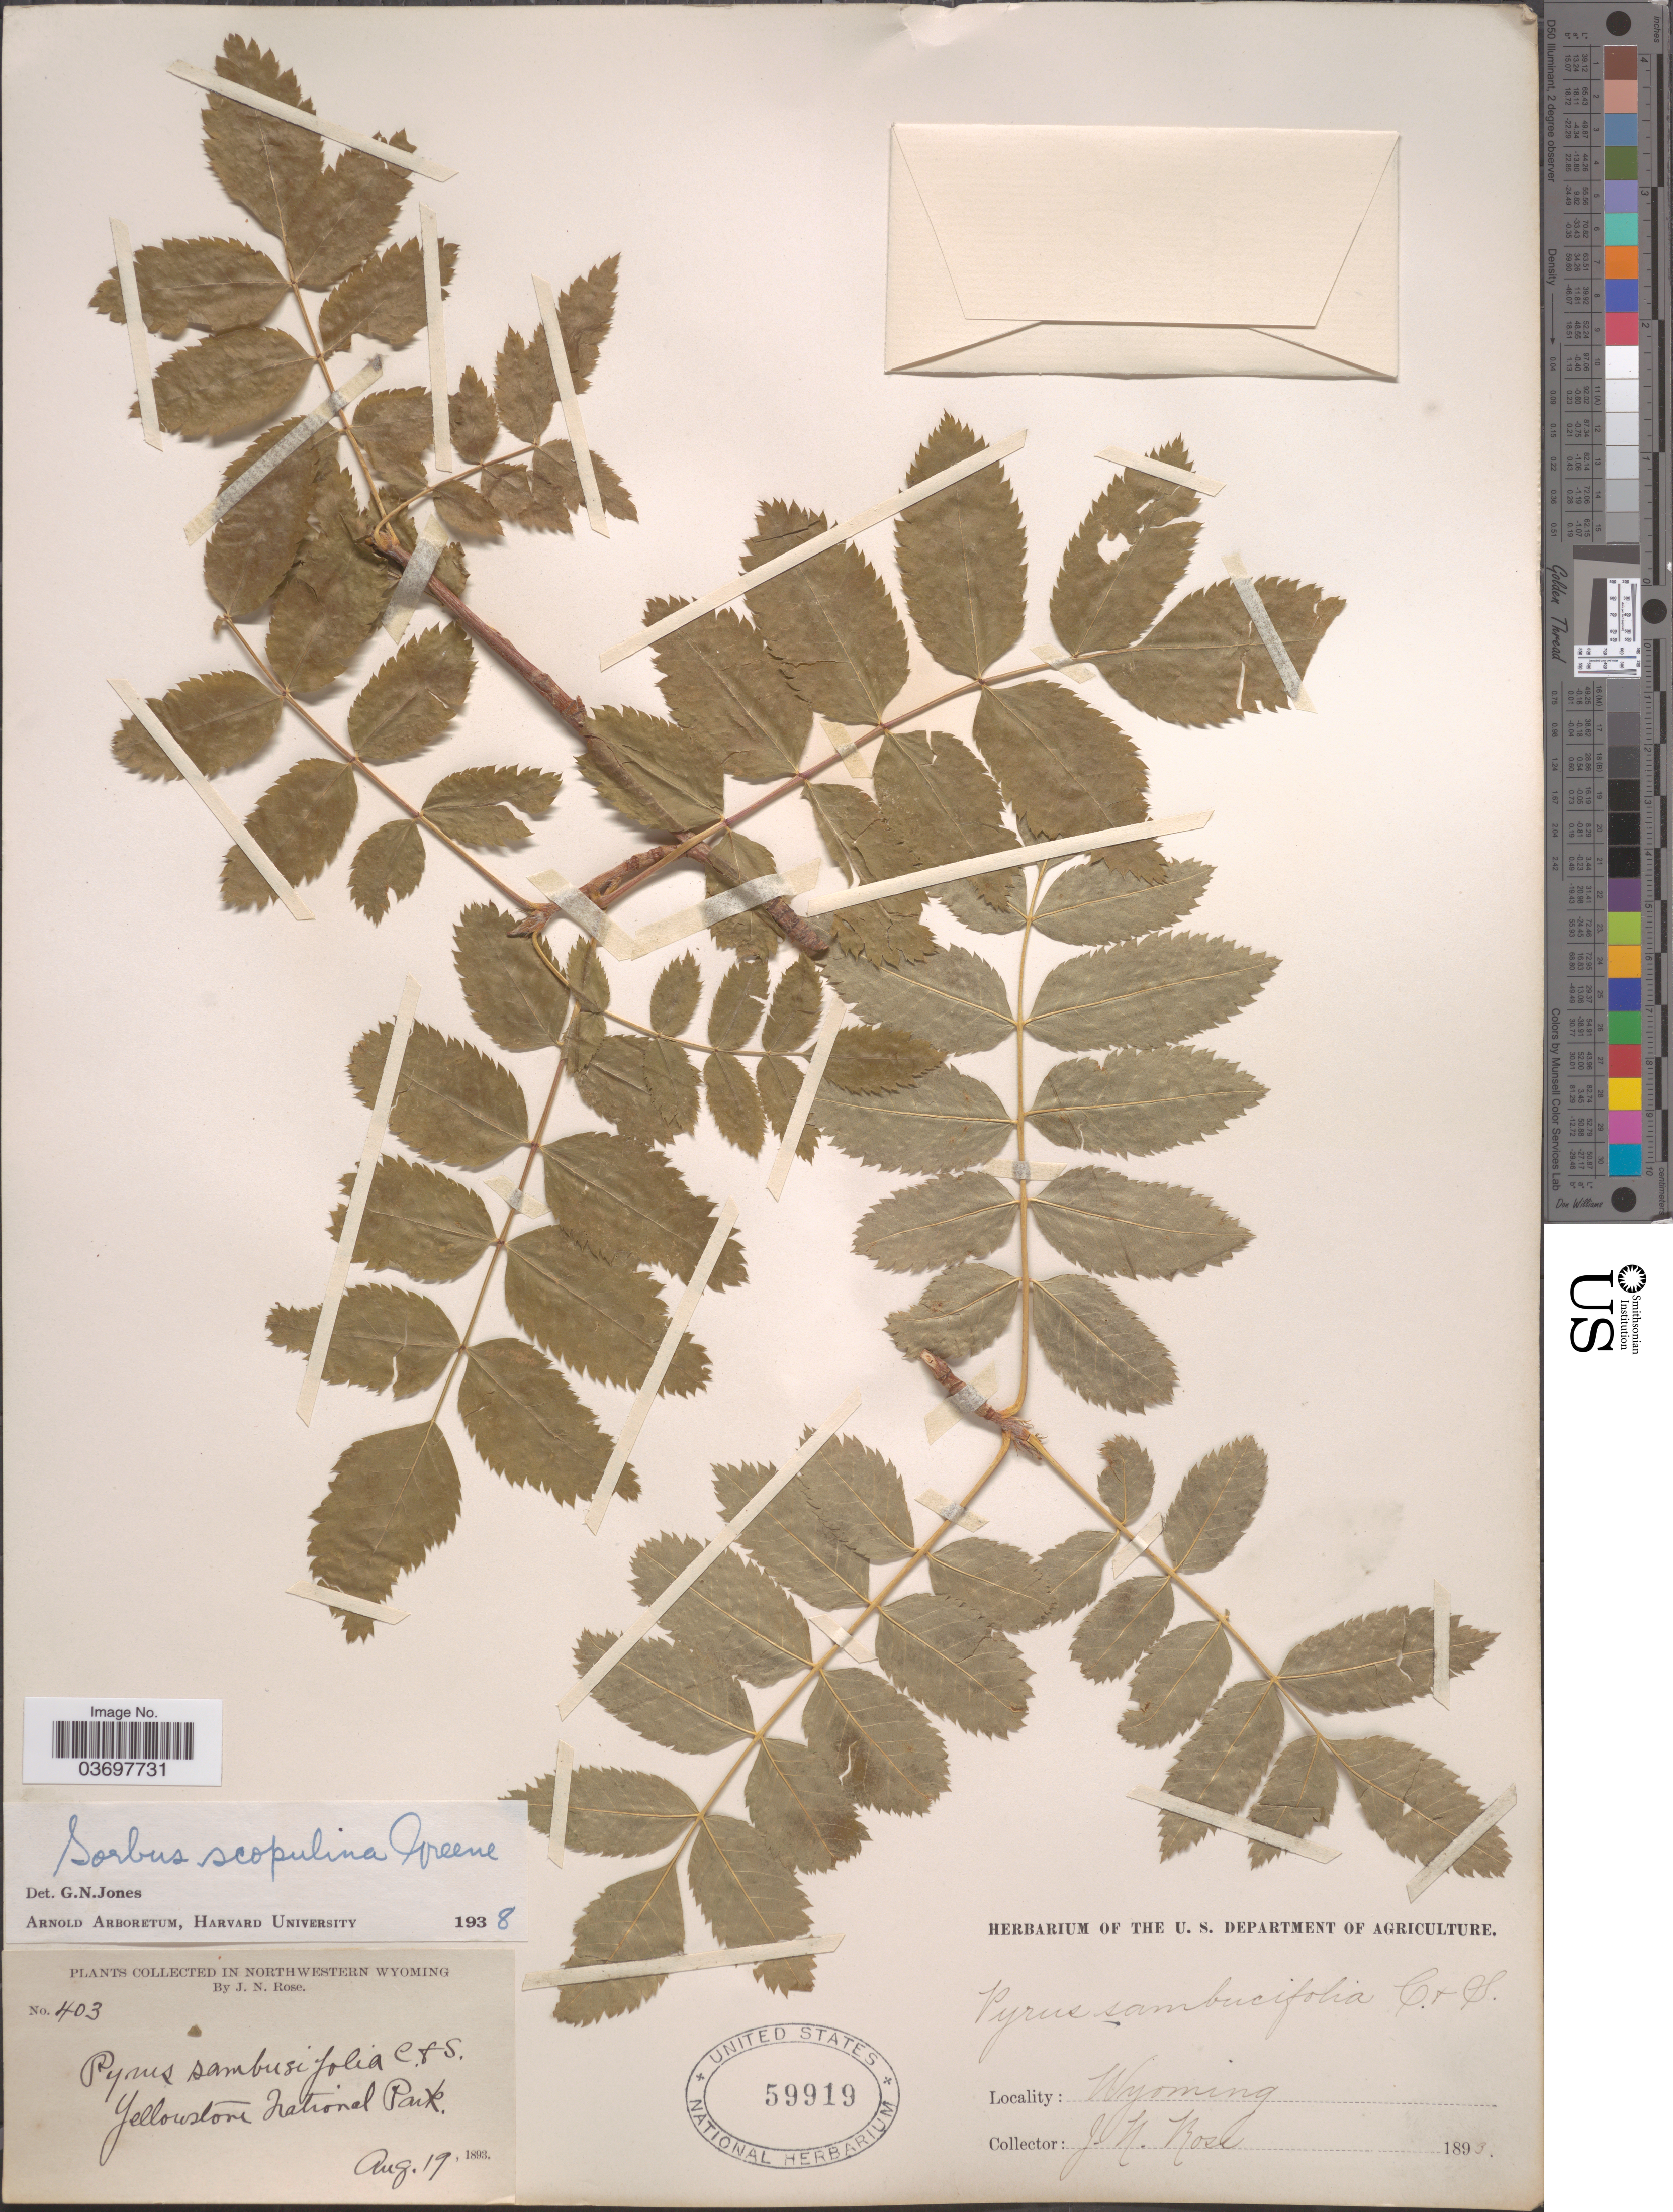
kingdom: Plantae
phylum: Tracheophyta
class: Magnoliopsida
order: Rosales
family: Rosaceae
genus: Sorbus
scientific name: Sorbus scopulina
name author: Greene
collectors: J. N. Rose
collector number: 403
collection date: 1893-08-19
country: United States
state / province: Wyoming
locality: In Northwestern Wyoming. Yellowstone National Park.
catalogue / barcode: US 59919